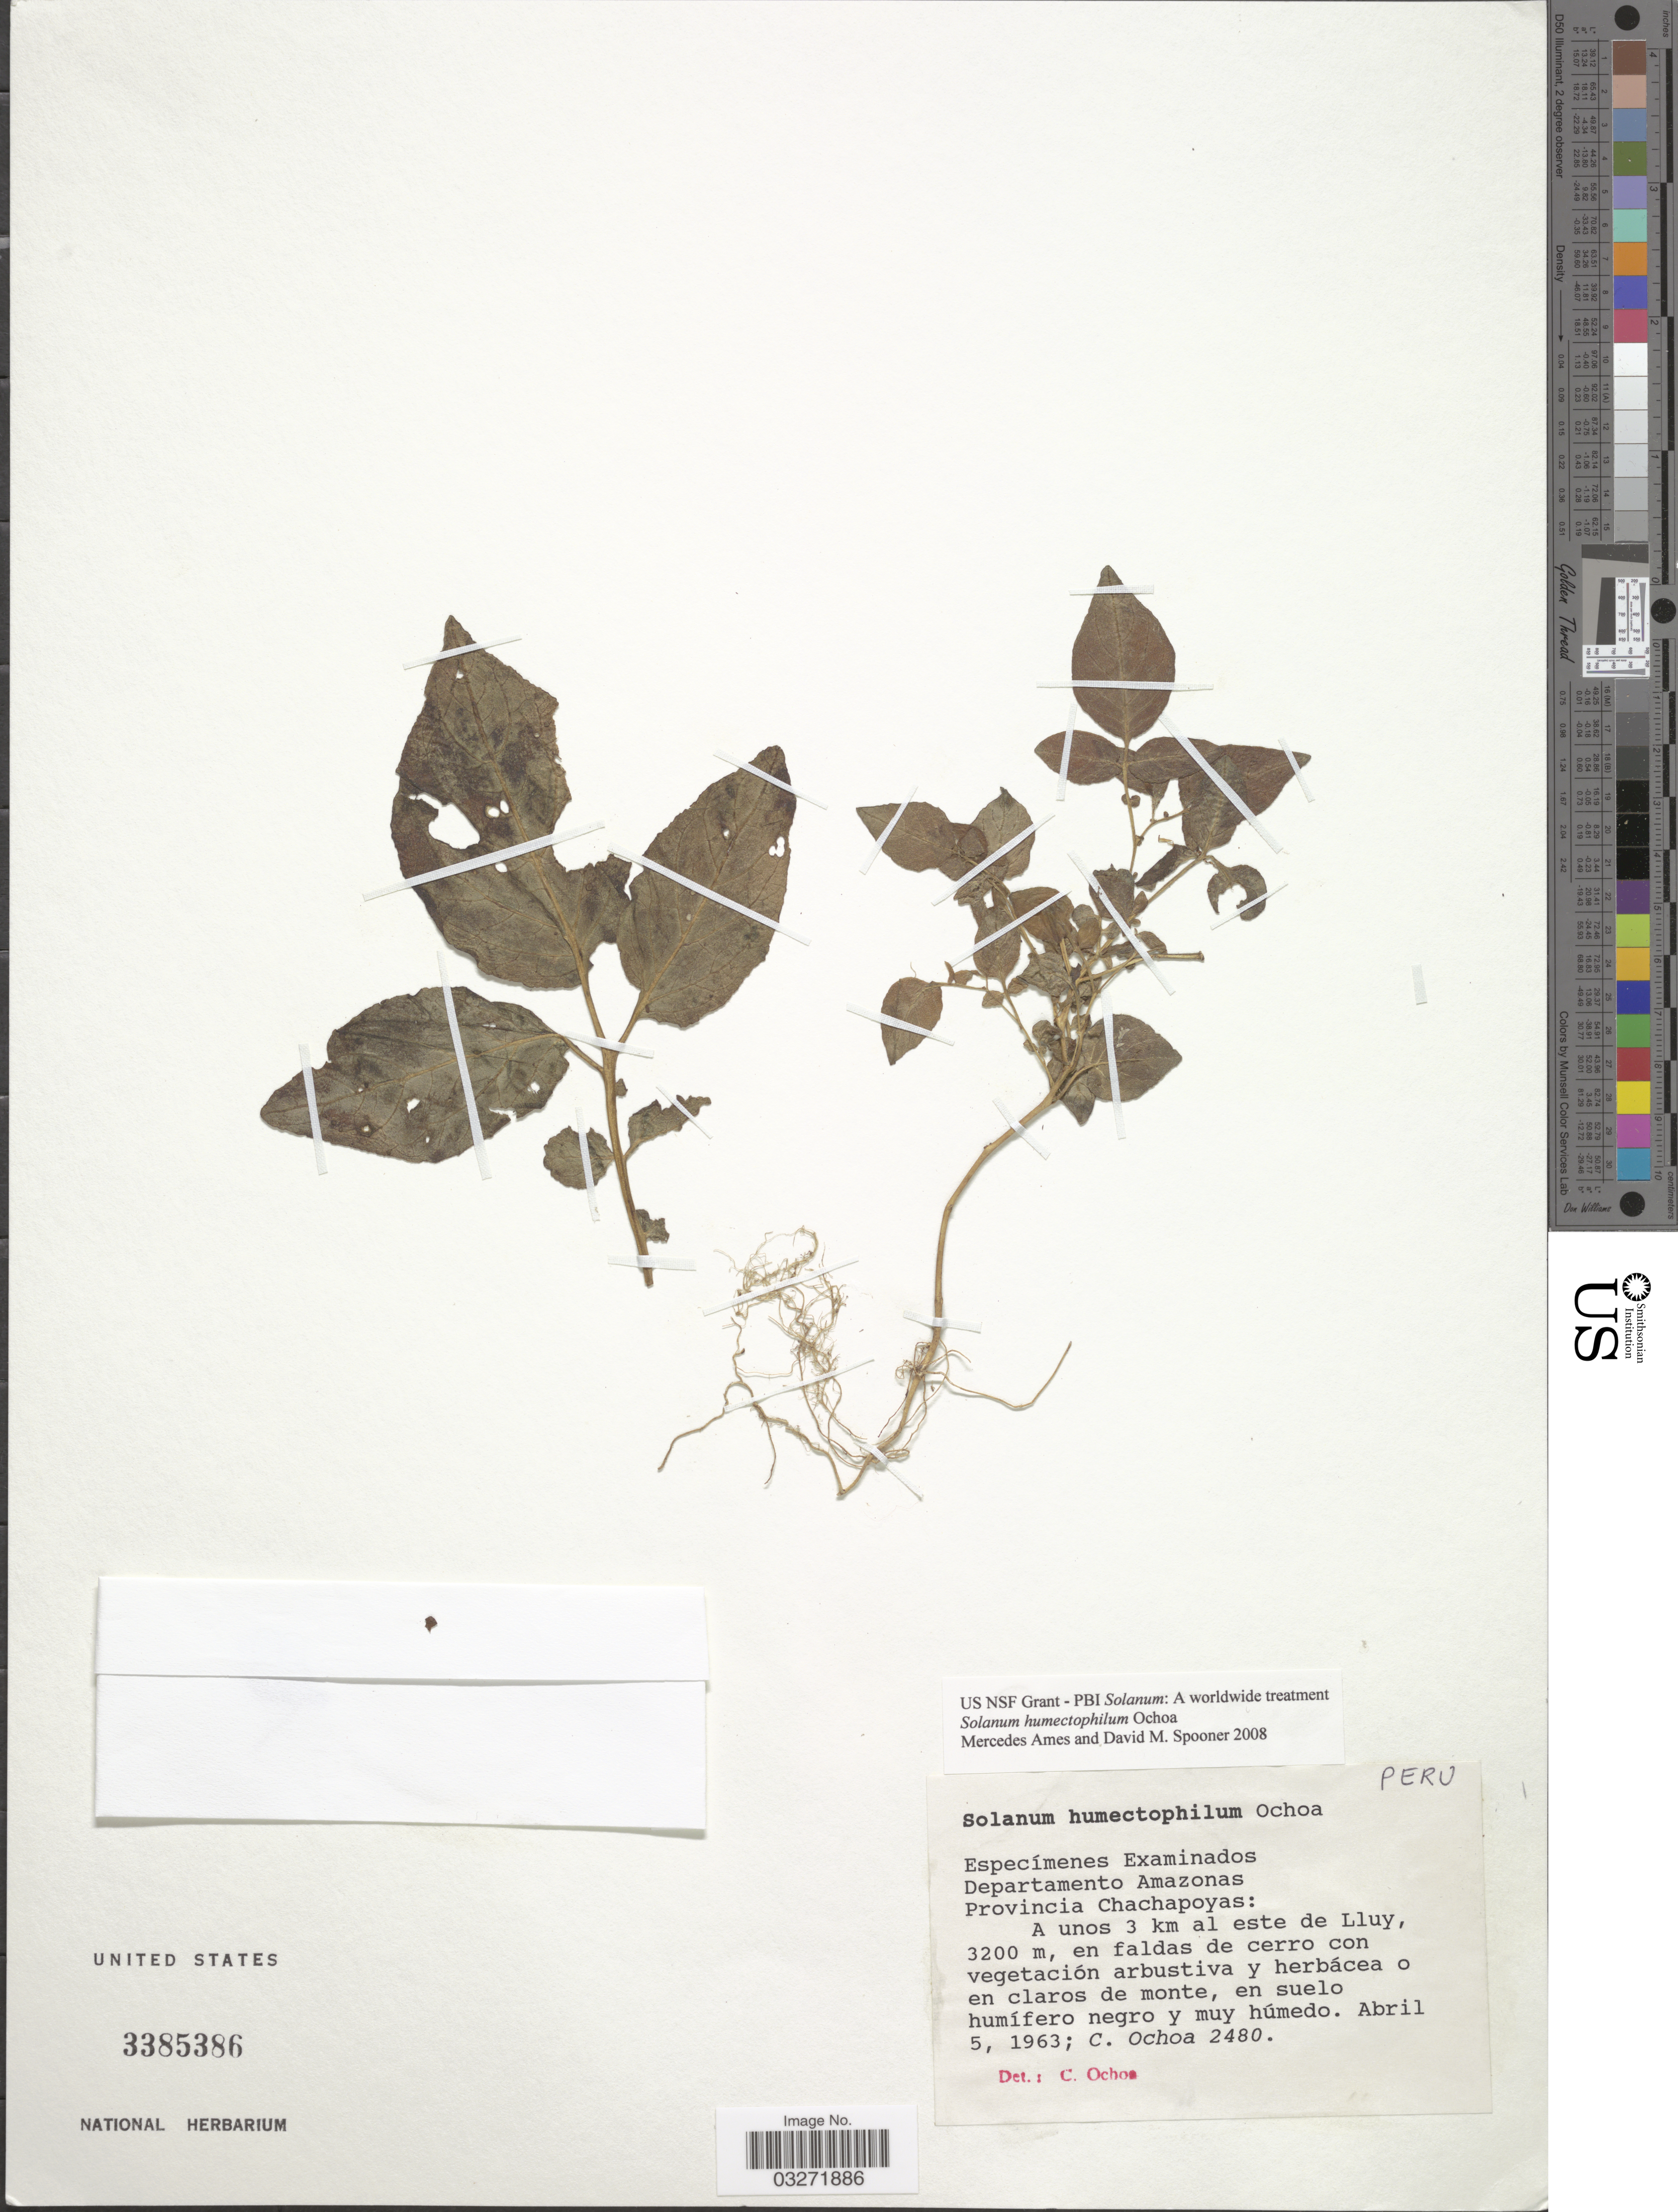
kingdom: Plantae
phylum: Tracheophyta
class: Magnoliopsida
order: Solanales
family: Solanaceae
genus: Solanum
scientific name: Solanum humectophilum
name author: Ochoa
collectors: C. Ochoa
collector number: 2480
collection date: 1963-04-05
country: Peru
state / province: Amazonas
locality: Departamento Amazonas. Provincia Chachapoyas: A unos 3 km al este de Lluy.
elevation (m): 3200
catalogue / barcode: US 3385386